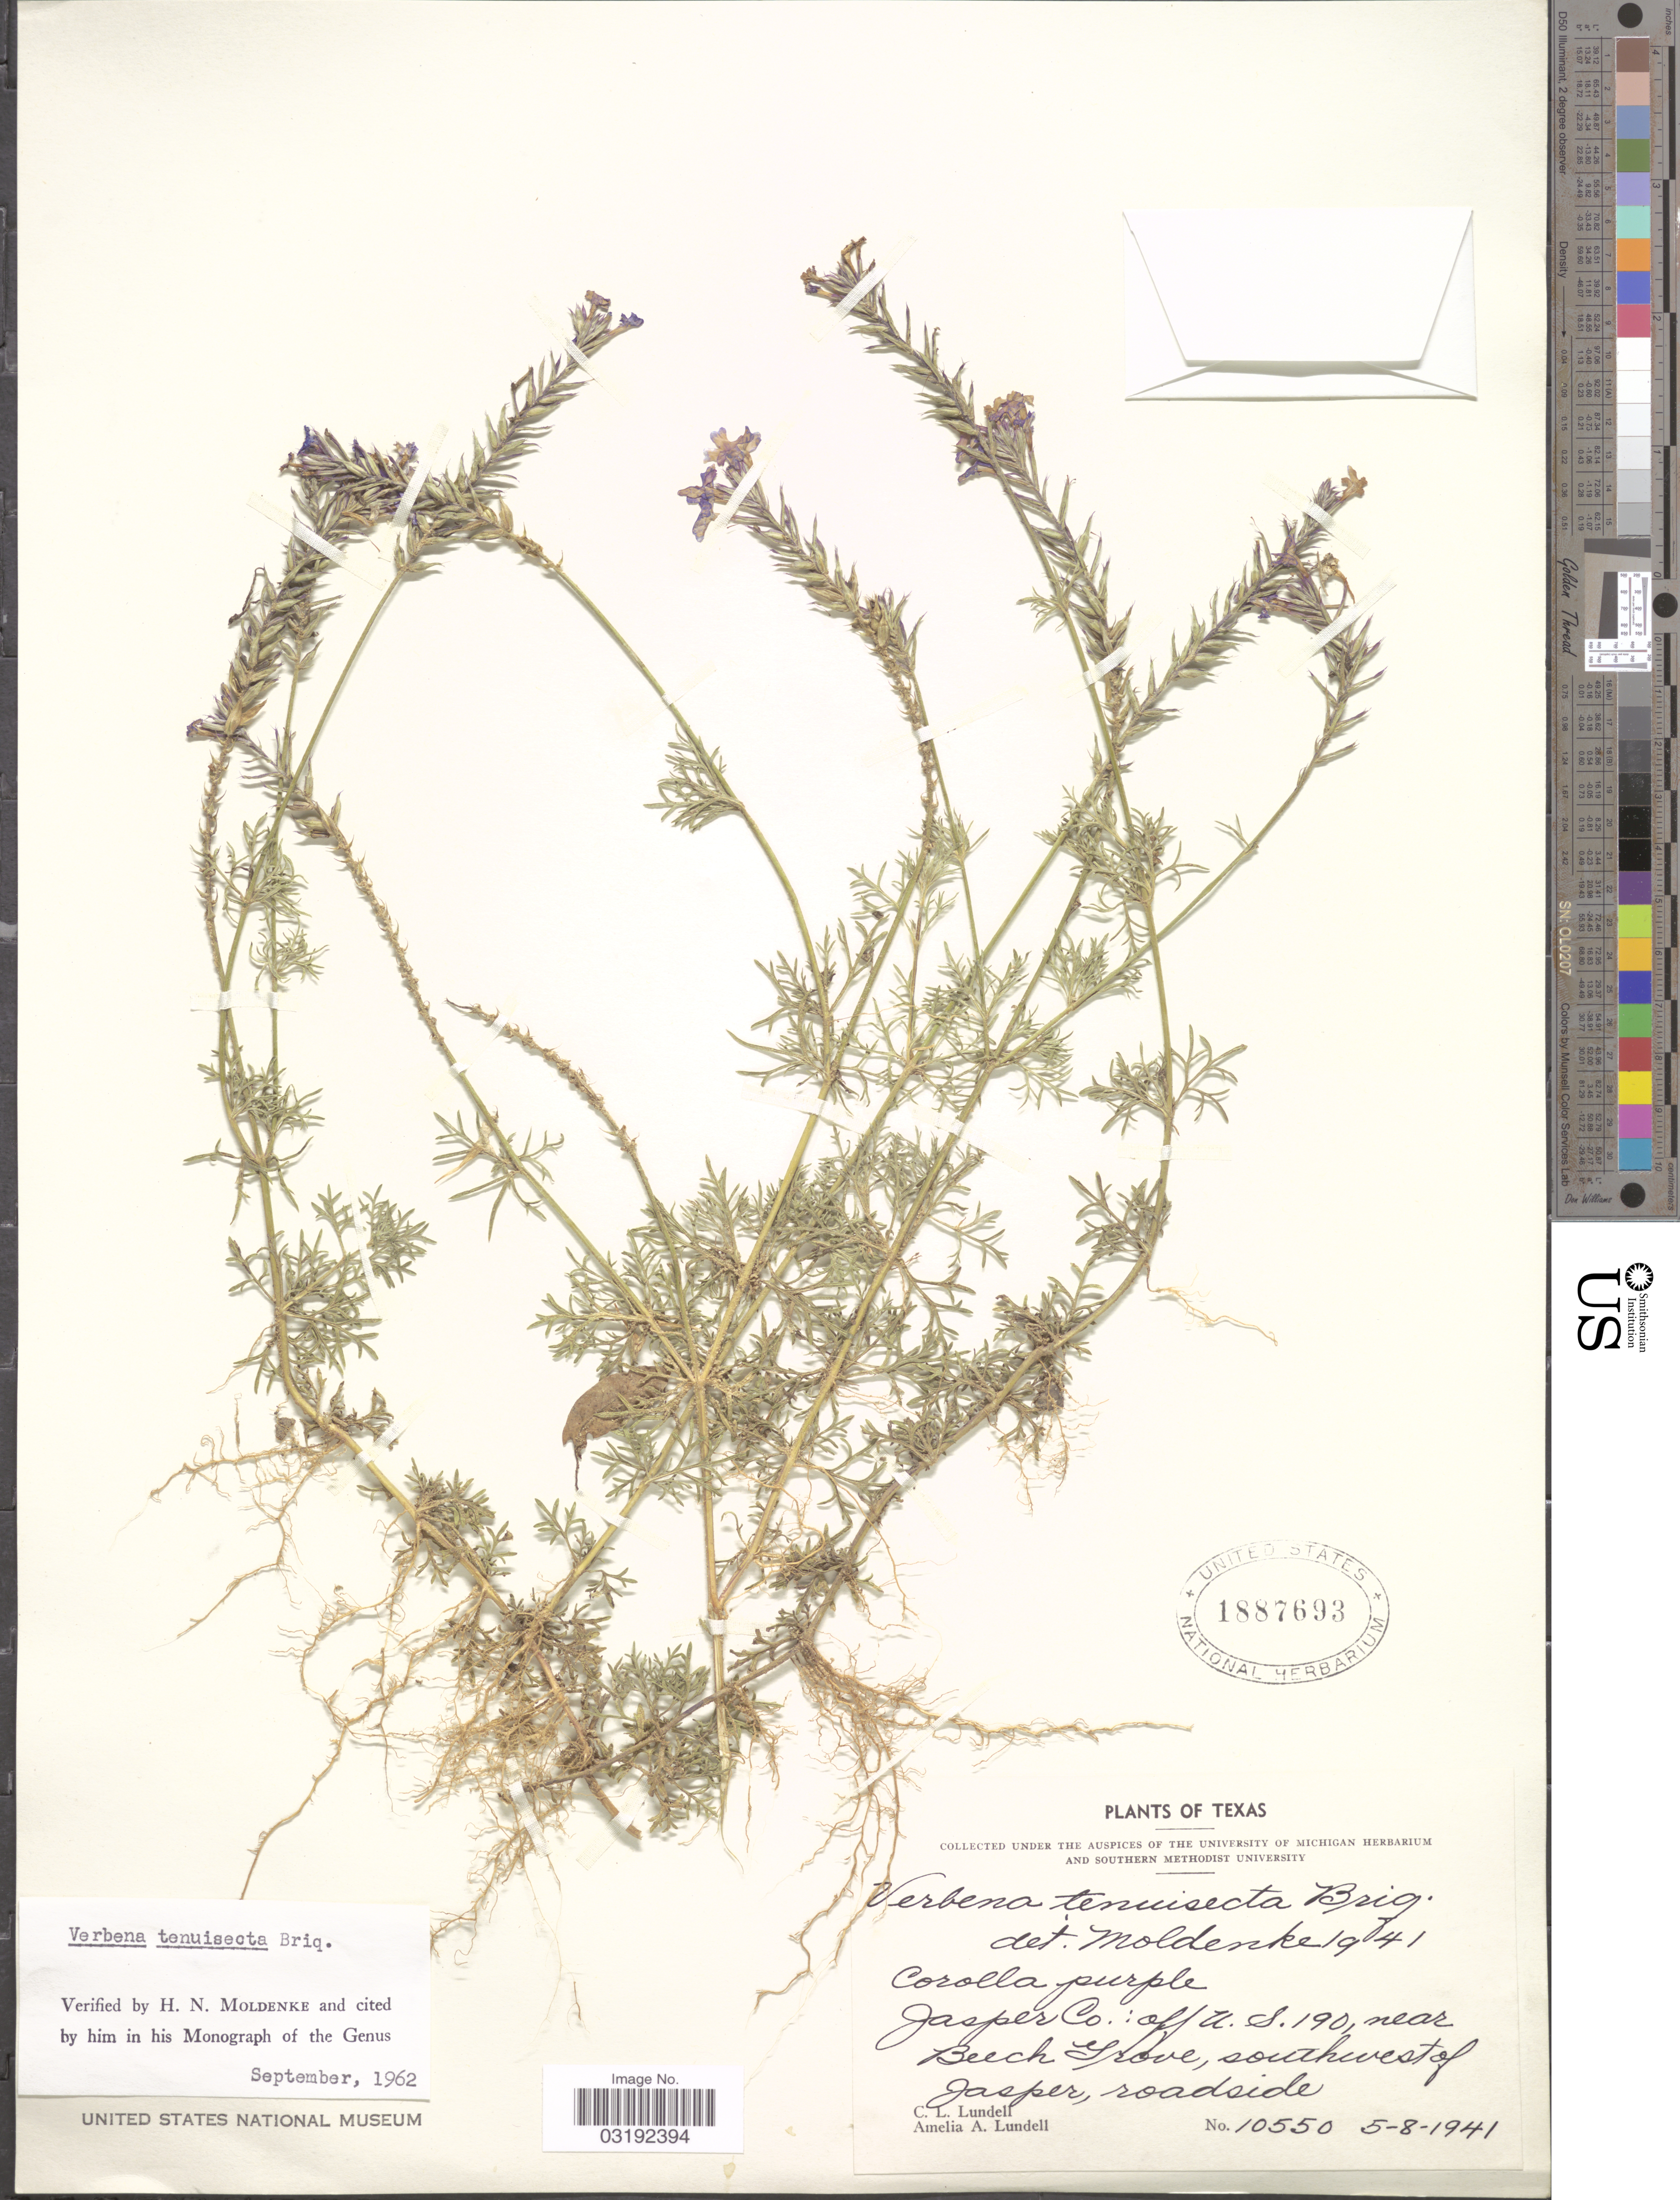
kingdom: Plantae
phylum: Tracheophyta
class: Magnoliopsida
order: Lamiales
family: Verbenaceae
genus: Verbena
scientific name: Verbena tenuisecta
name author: Briq.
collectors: C. L. Lundell & A. A. Lundell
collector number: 10550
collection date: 1941-05-08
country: United States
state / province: Texas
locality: Jasper Co.: off U.S. 190, near Beech Grove, southwest of Jasper, roadside.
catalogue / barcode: US 1887693